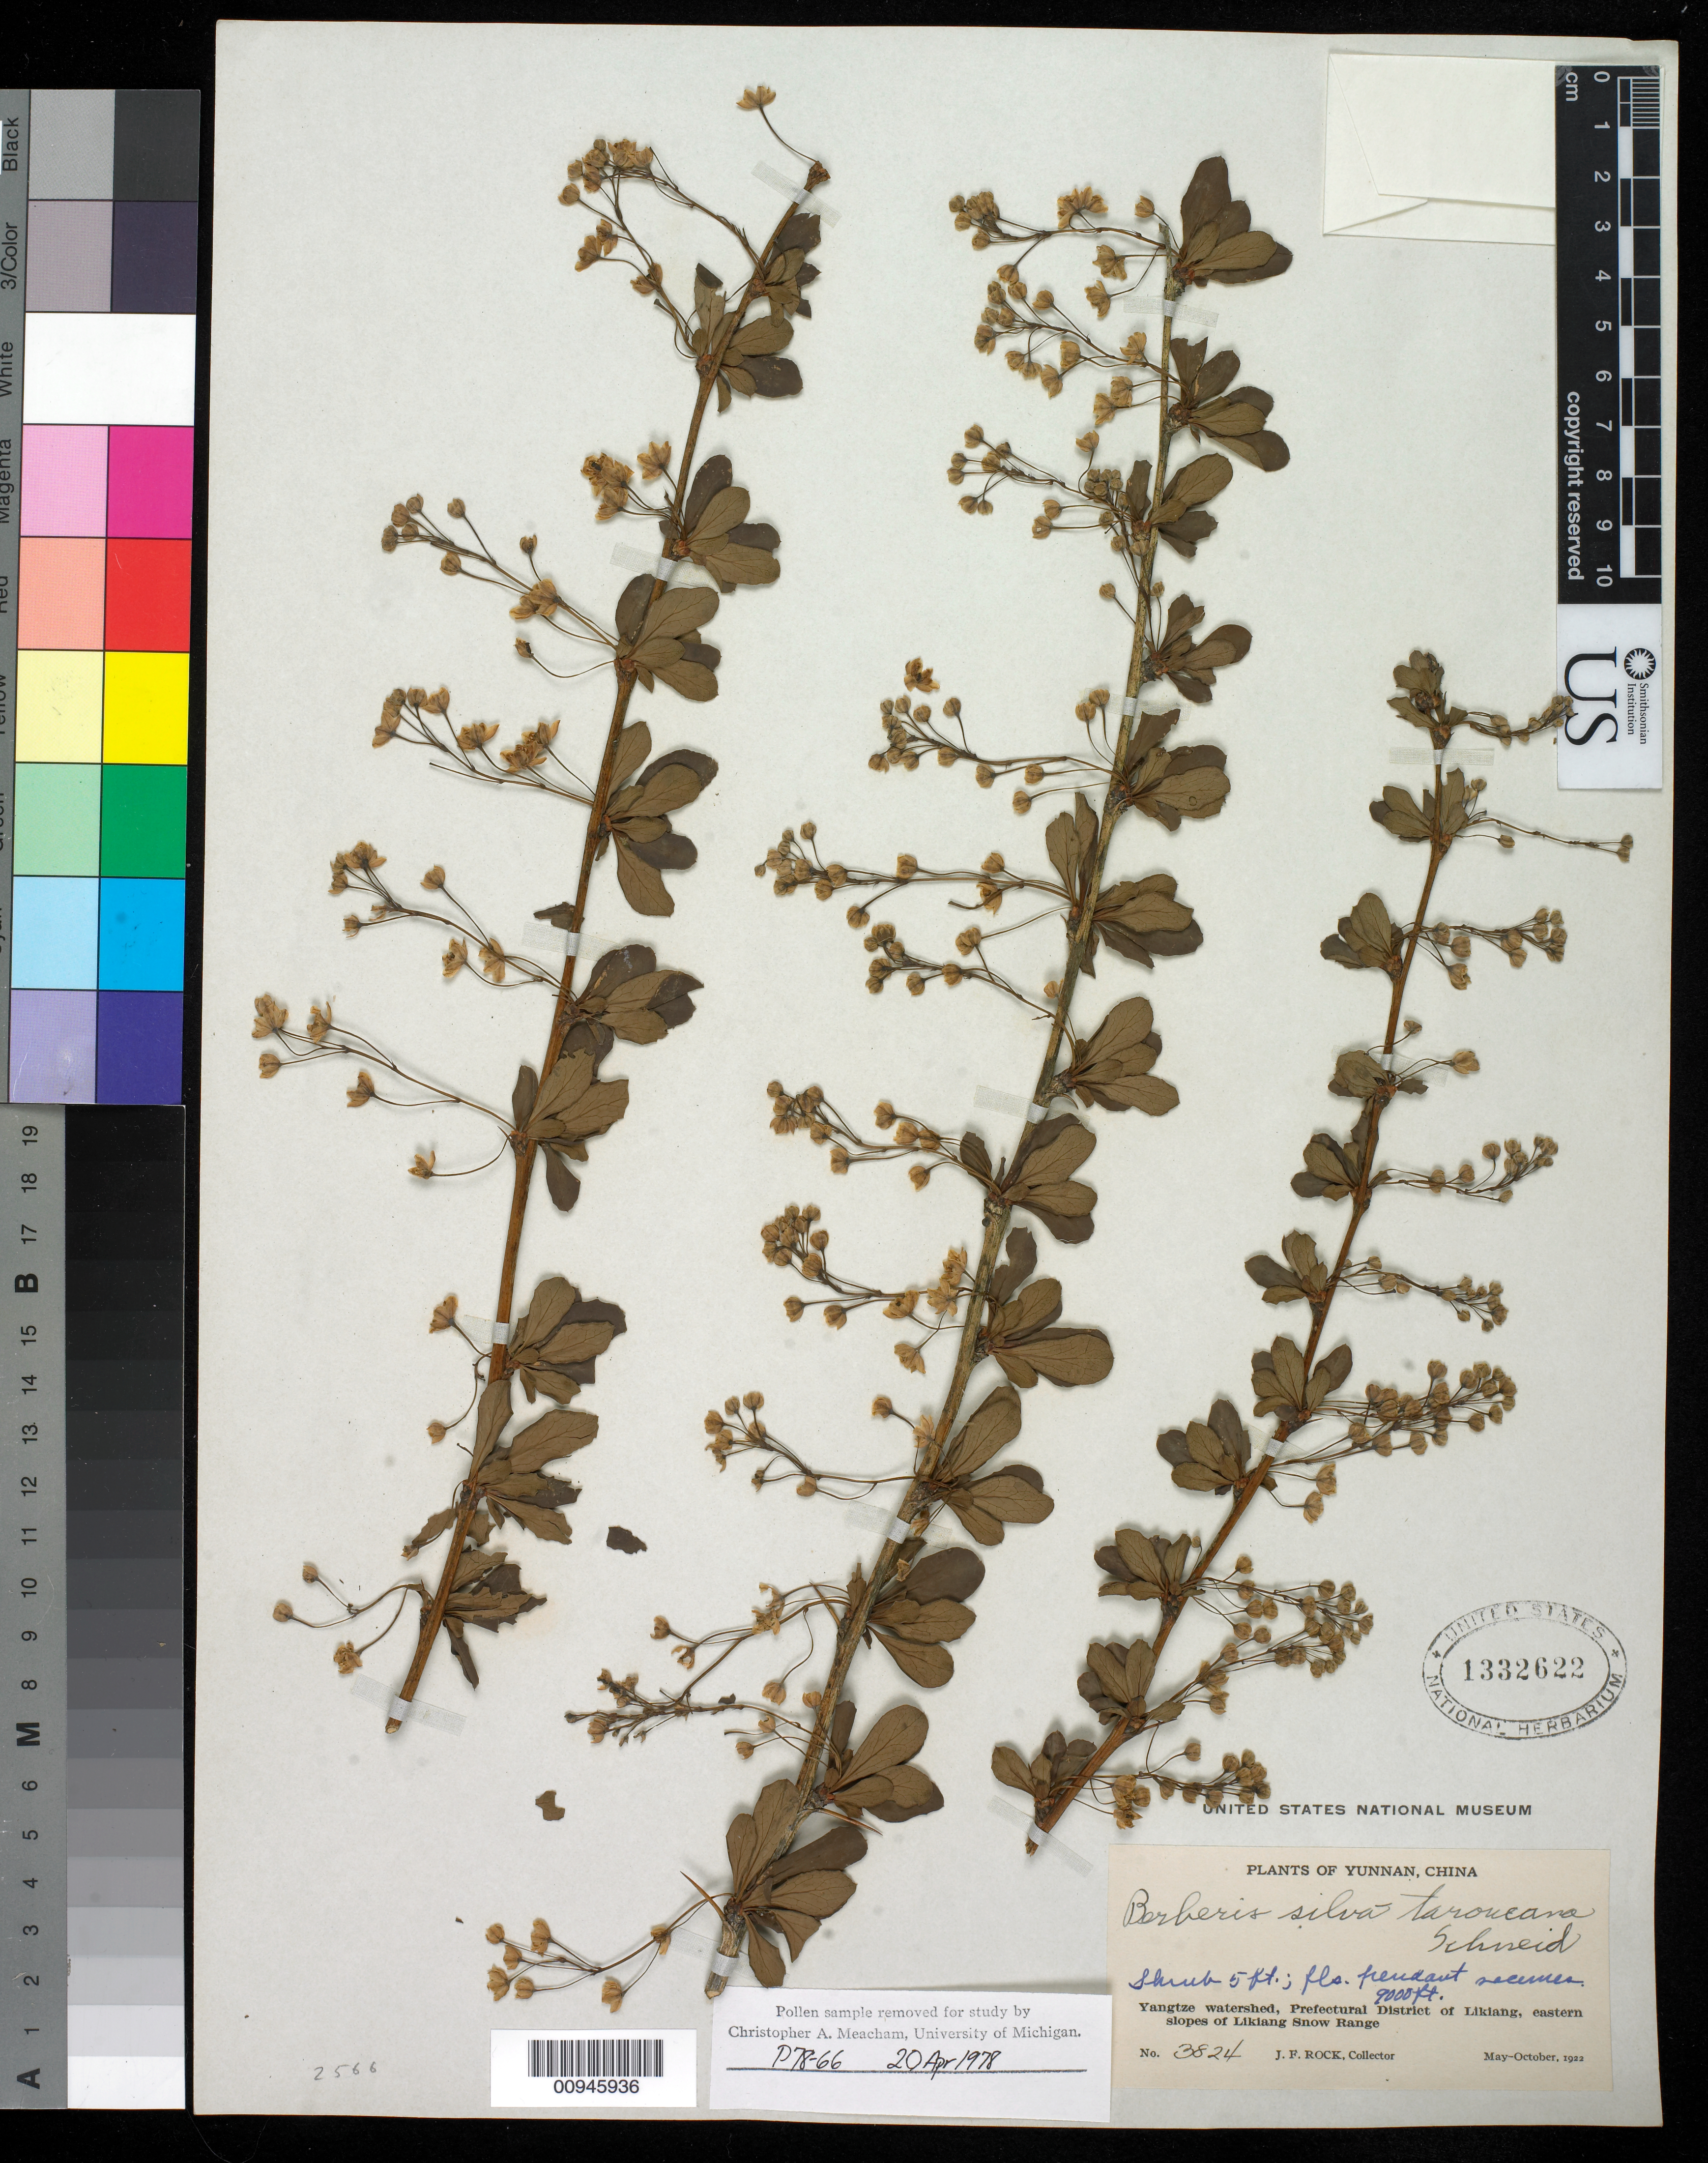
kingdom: Plantae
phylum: Tracheophyta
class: Magnoliopsida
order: Ranunculales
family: Berberidaceae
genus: Berberis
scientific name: Berberis silva-taroucana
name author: C.K. Schneid. in Sarg.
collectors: J. F. Rock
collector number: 3824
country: China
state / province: Yunnan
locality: Yangtze watershed, Prefectiural Dist of Likiang, E slopes of Laikiang Snow Range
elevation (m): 2743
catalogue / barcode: US 1332622